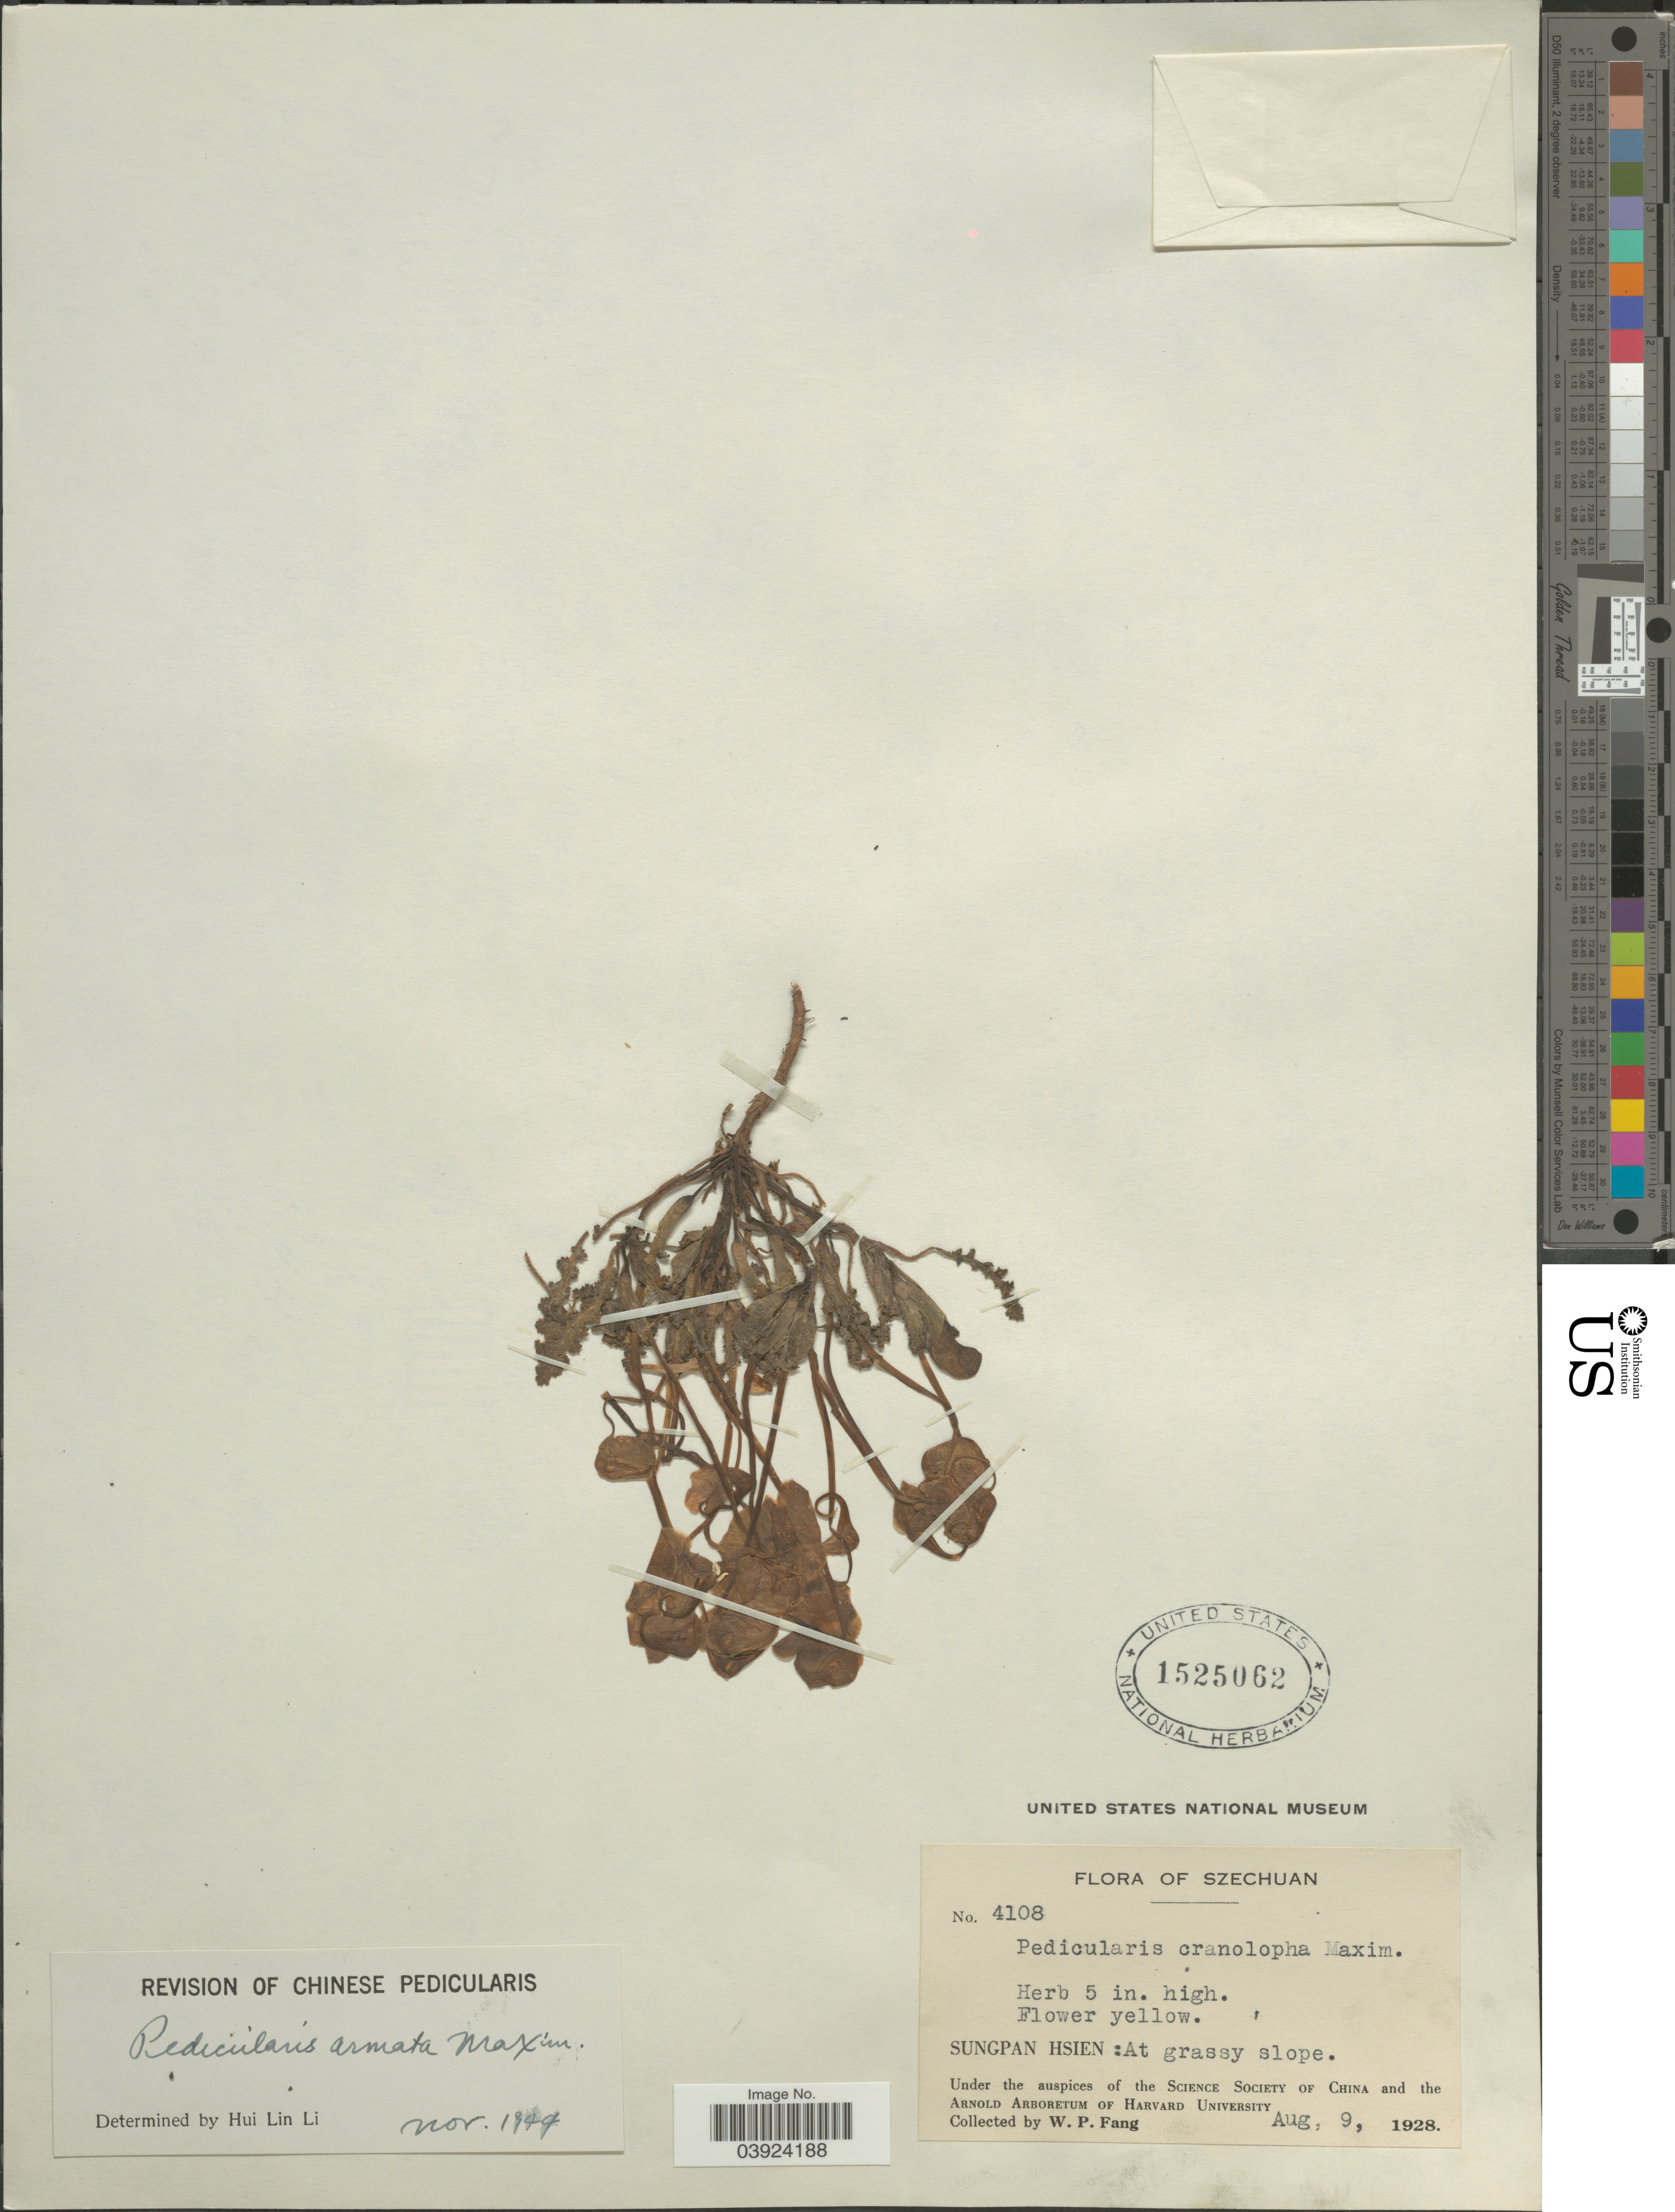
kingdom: Plantae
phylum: Tracheophyta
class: Magnoliopsida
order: Lamiales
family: Orobanchaceae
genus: Pedicularis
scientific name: Pedicularis armata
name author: Maxim.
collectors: W. P. Fang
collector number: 4108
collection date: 1928-08-09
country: China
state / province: Sichuan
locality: Szechuan. Sungpan Hsien: At grassy slope.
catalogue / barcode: US 1525062